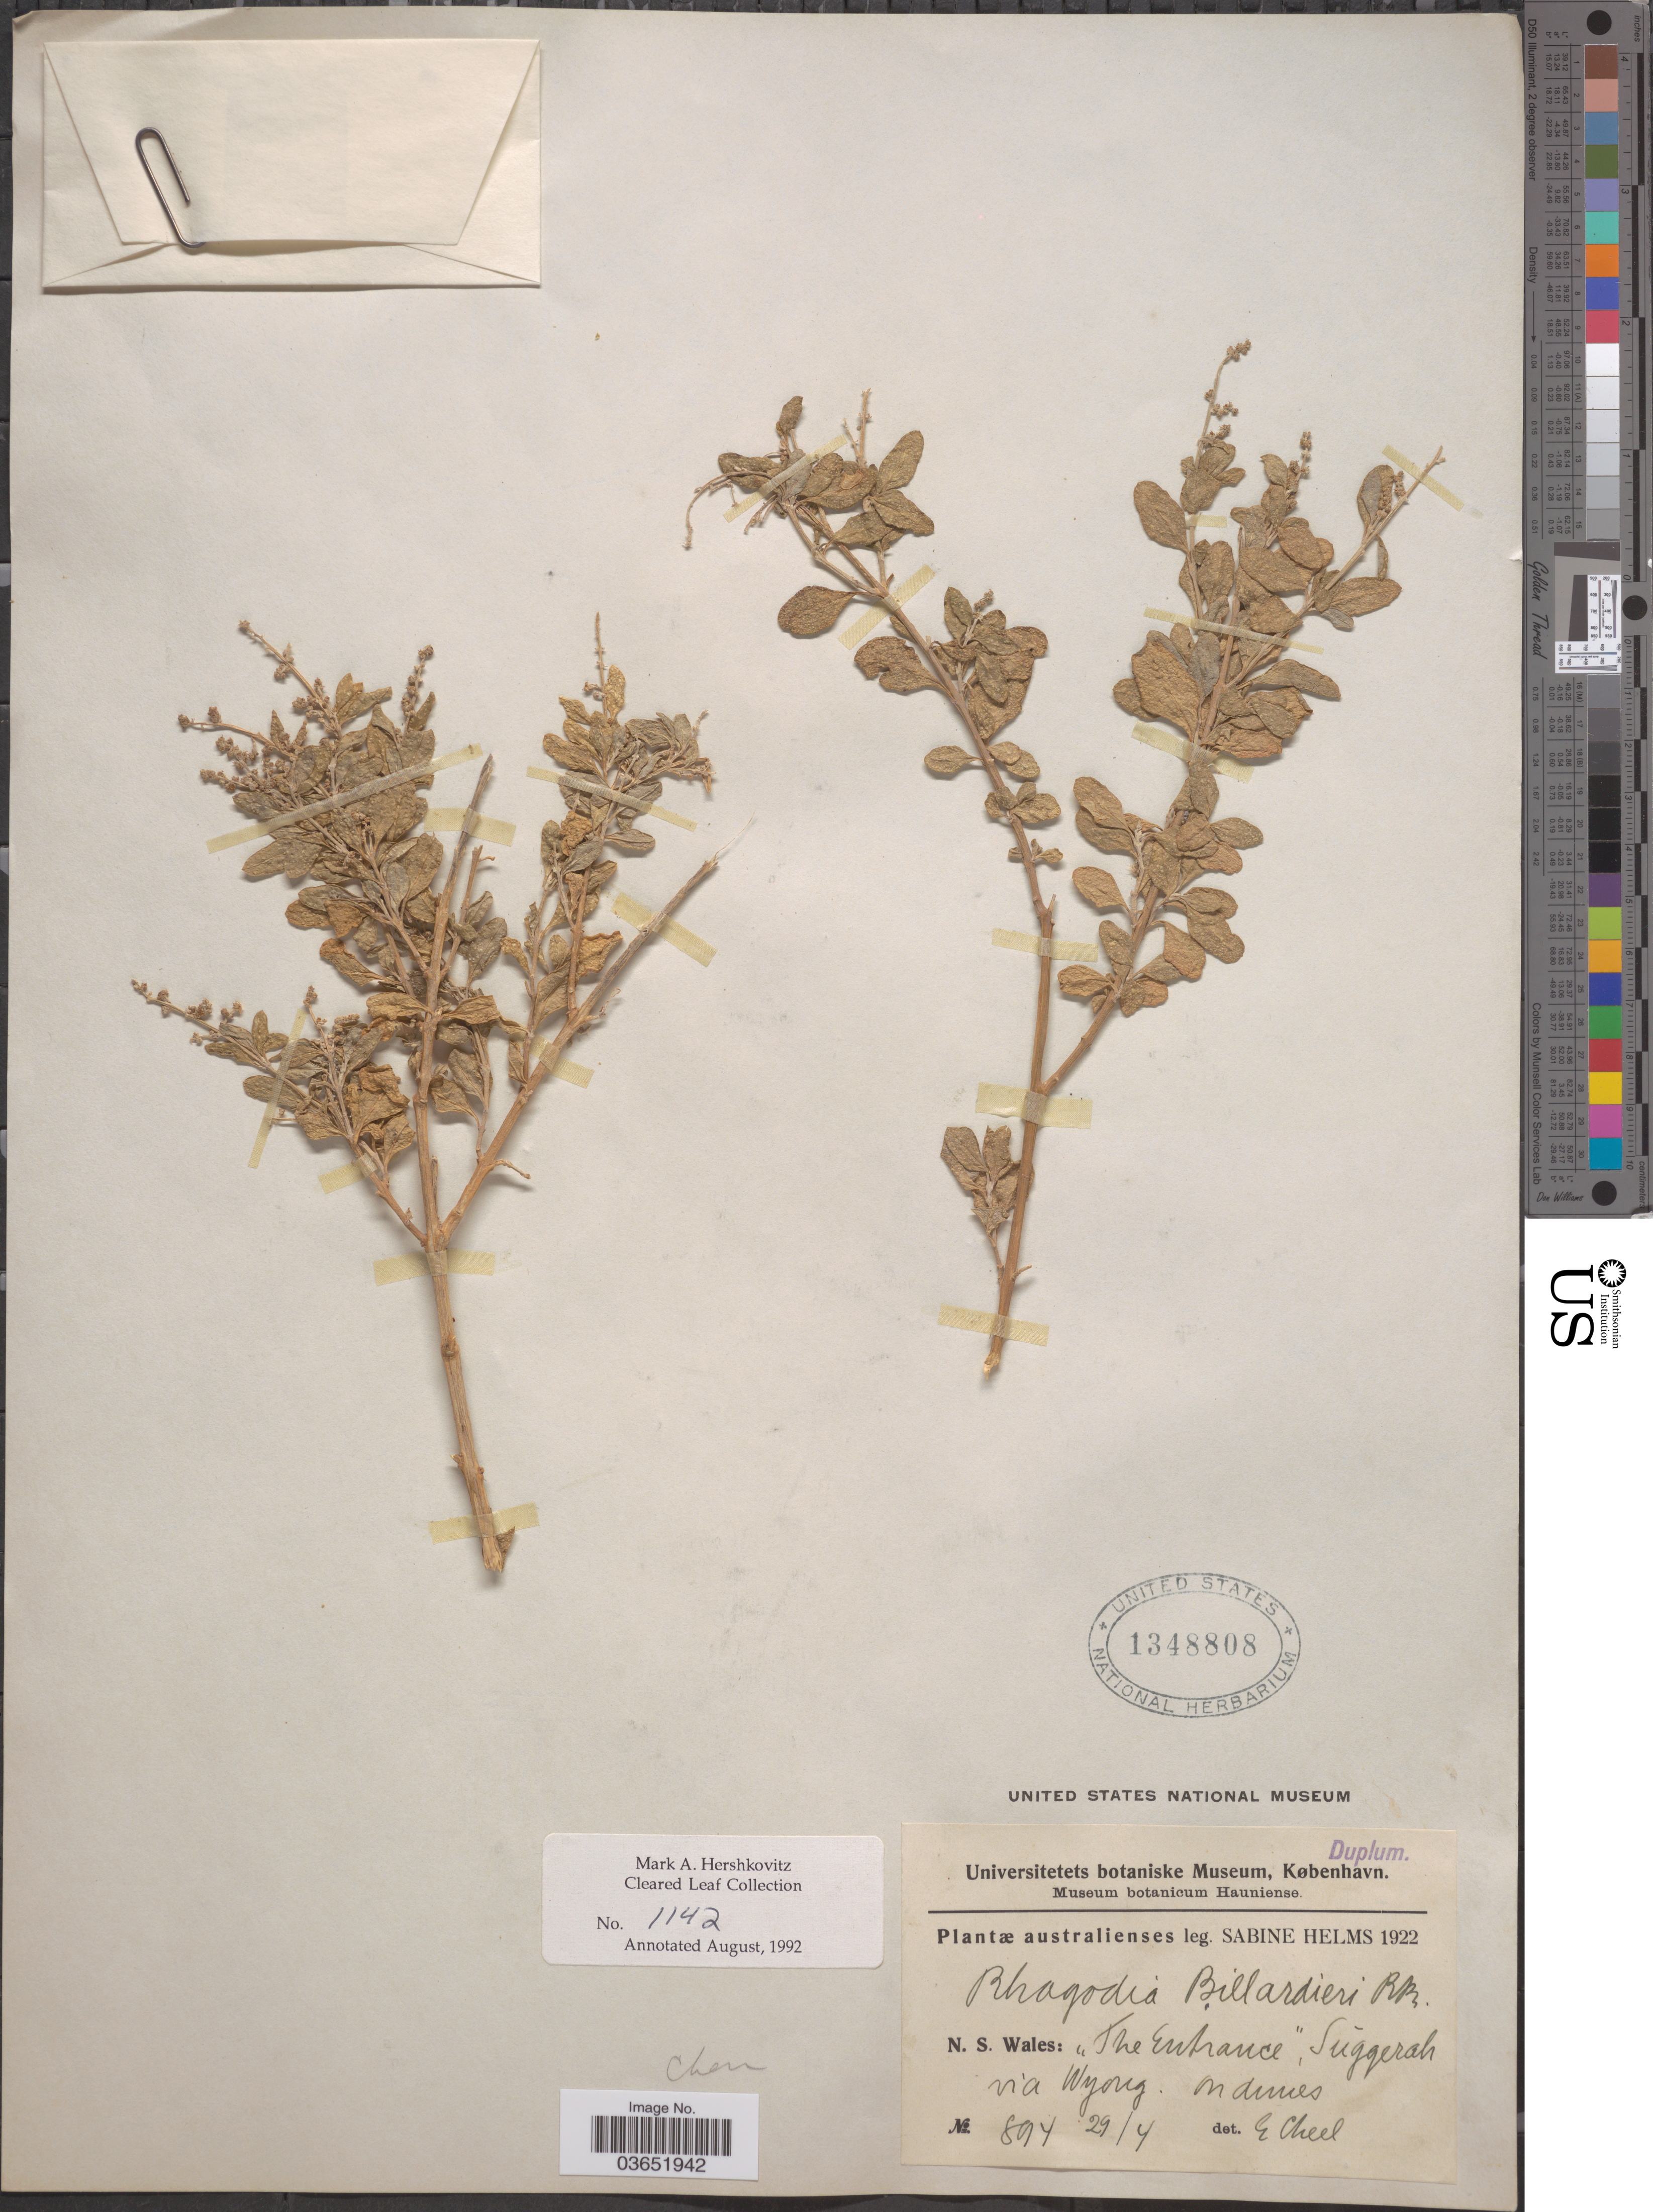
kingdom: Plantae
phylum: Tracheophyta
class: Magnoliopsida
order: Caryophyllales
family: Amaranthaceae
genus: Rhagodia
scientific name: Rhagodia billardierei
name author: R. Br.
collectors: S. Helms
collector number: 894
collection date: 1922-04-29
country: Australia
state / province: New South Wales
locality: The Entrance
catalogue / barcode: US 1348808